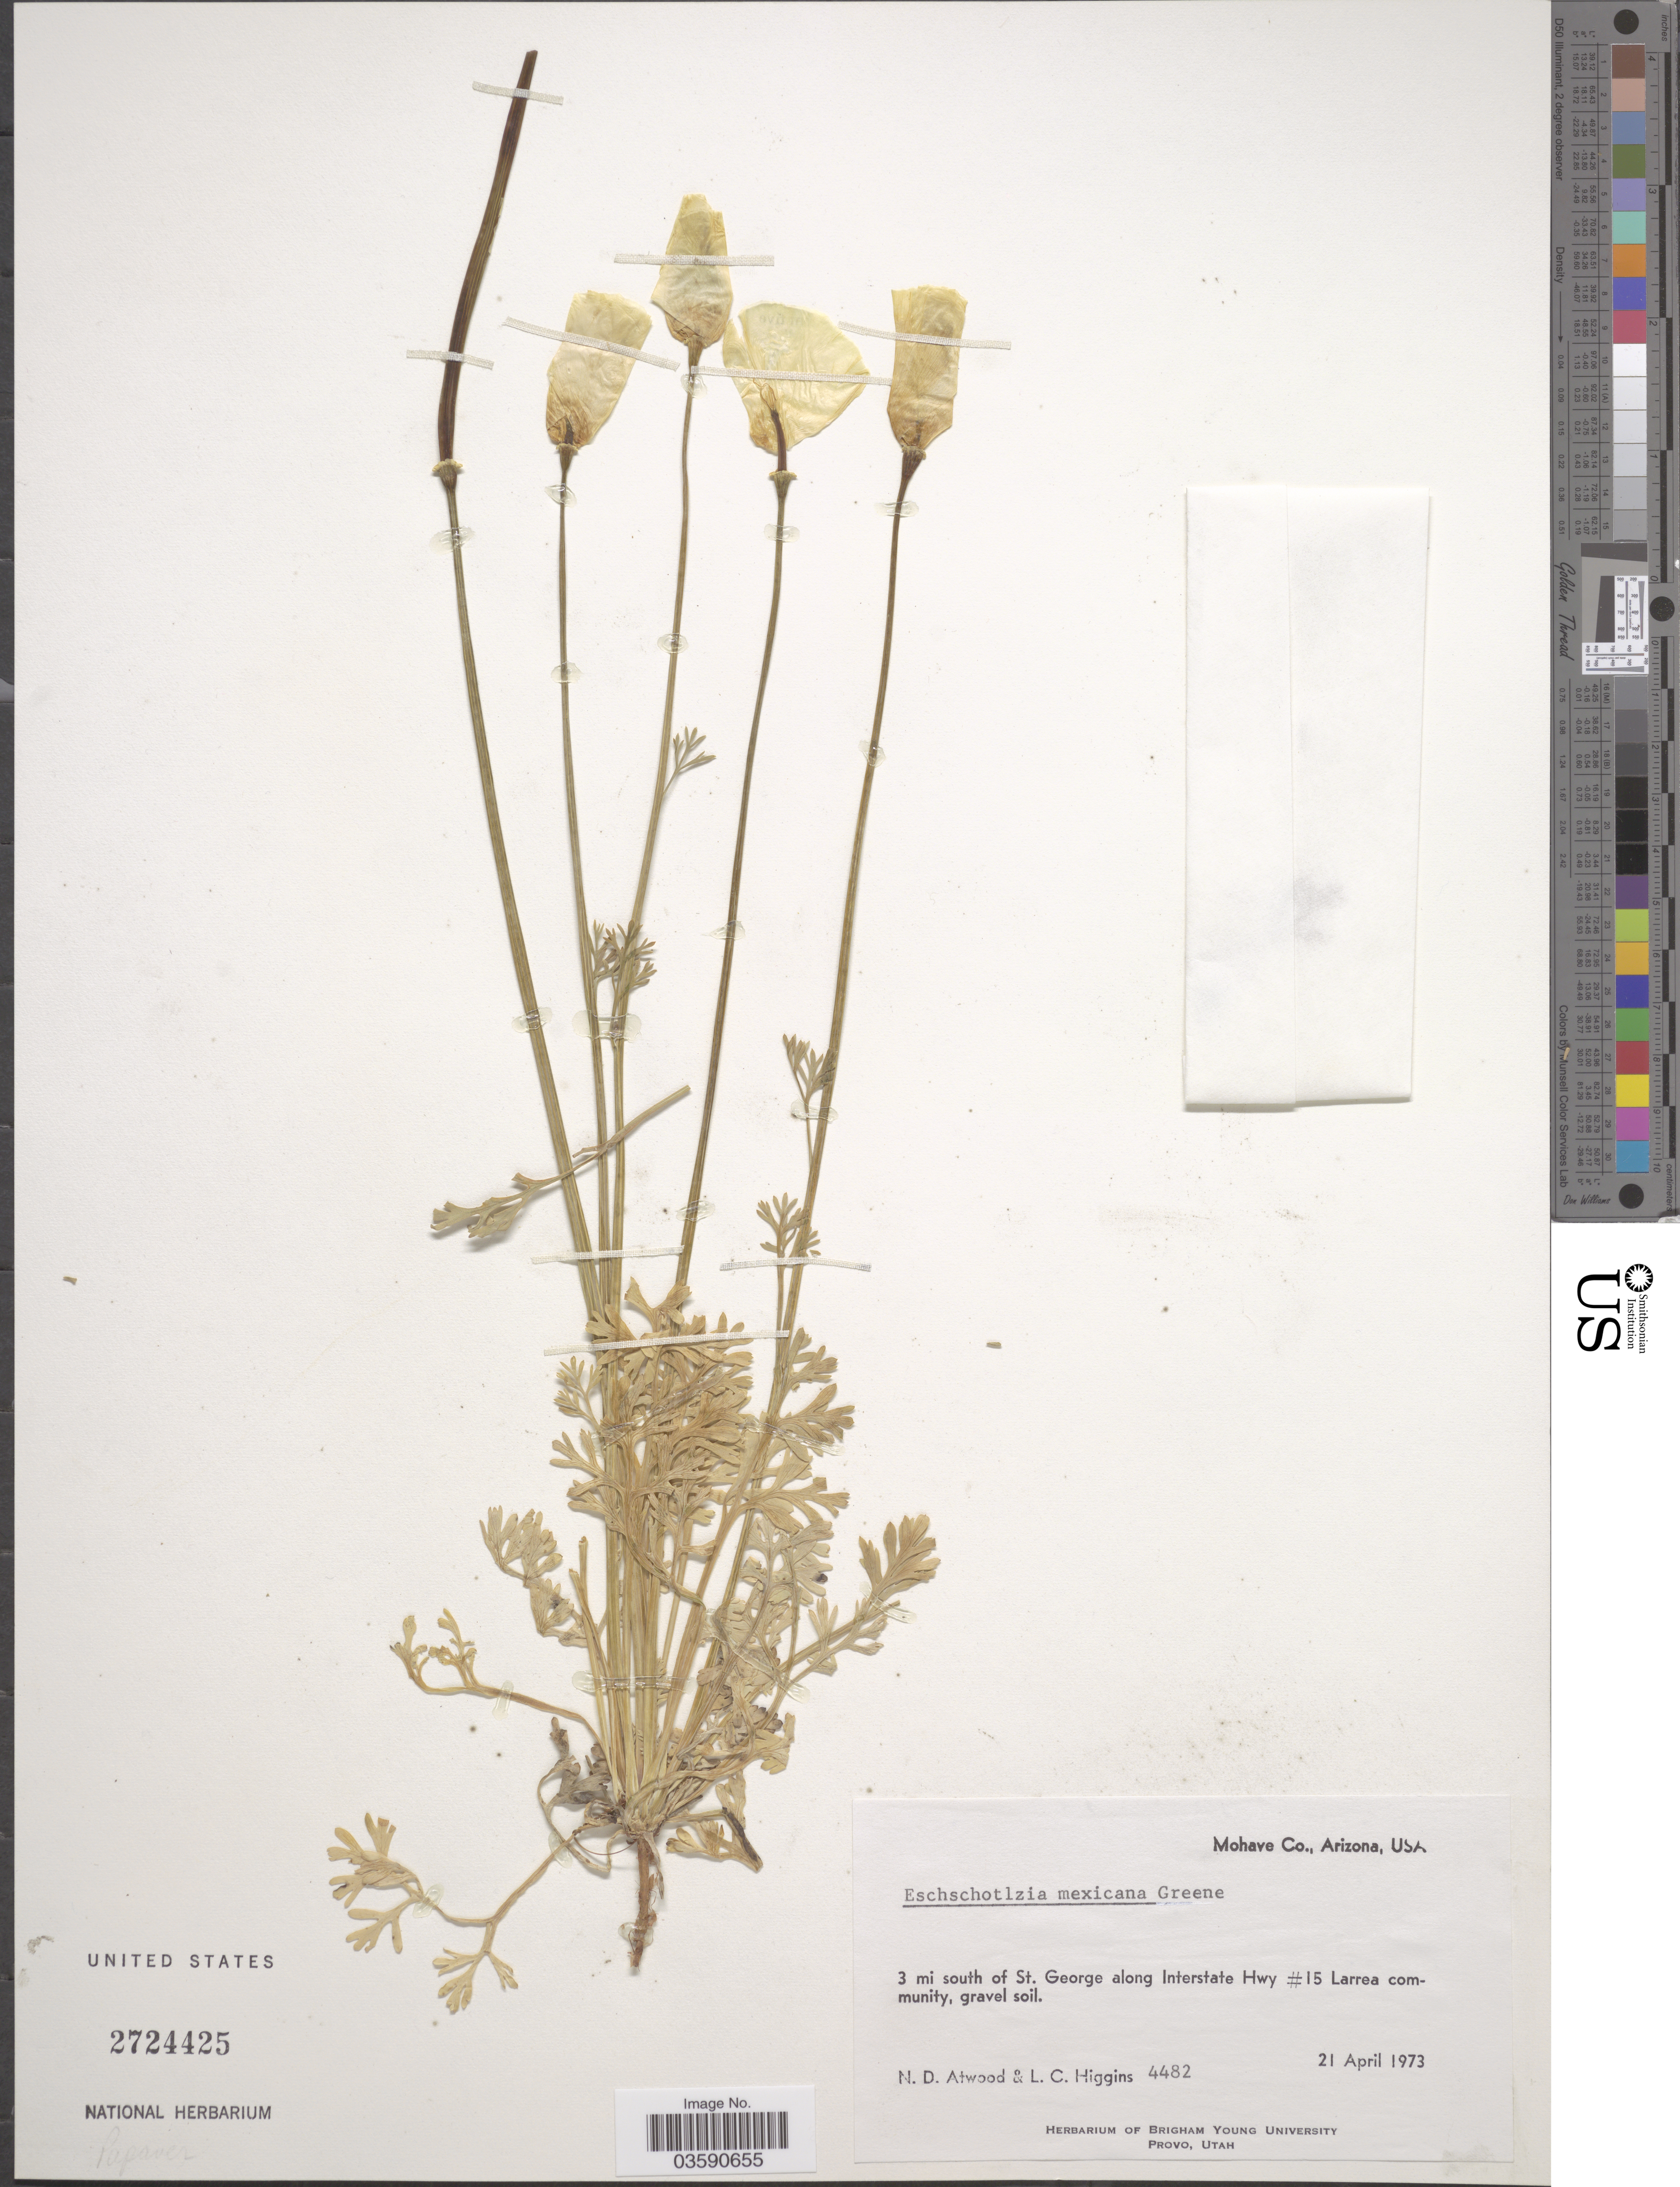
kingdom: Plantae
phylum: Tracheophyta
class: Magnoliopsida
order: Ranunculales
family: Papaveraceae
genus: Eschscholzia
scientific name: Eschscholzia mexicana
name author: Greene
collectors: N. Atwood & L. Higgins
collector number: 4482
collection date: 1973-04-21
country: United States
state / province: Arizona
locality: Mohave Co. 3 mi south of St. George along Interstate Hwy #15 Larrea community.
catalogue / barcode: US 2724425